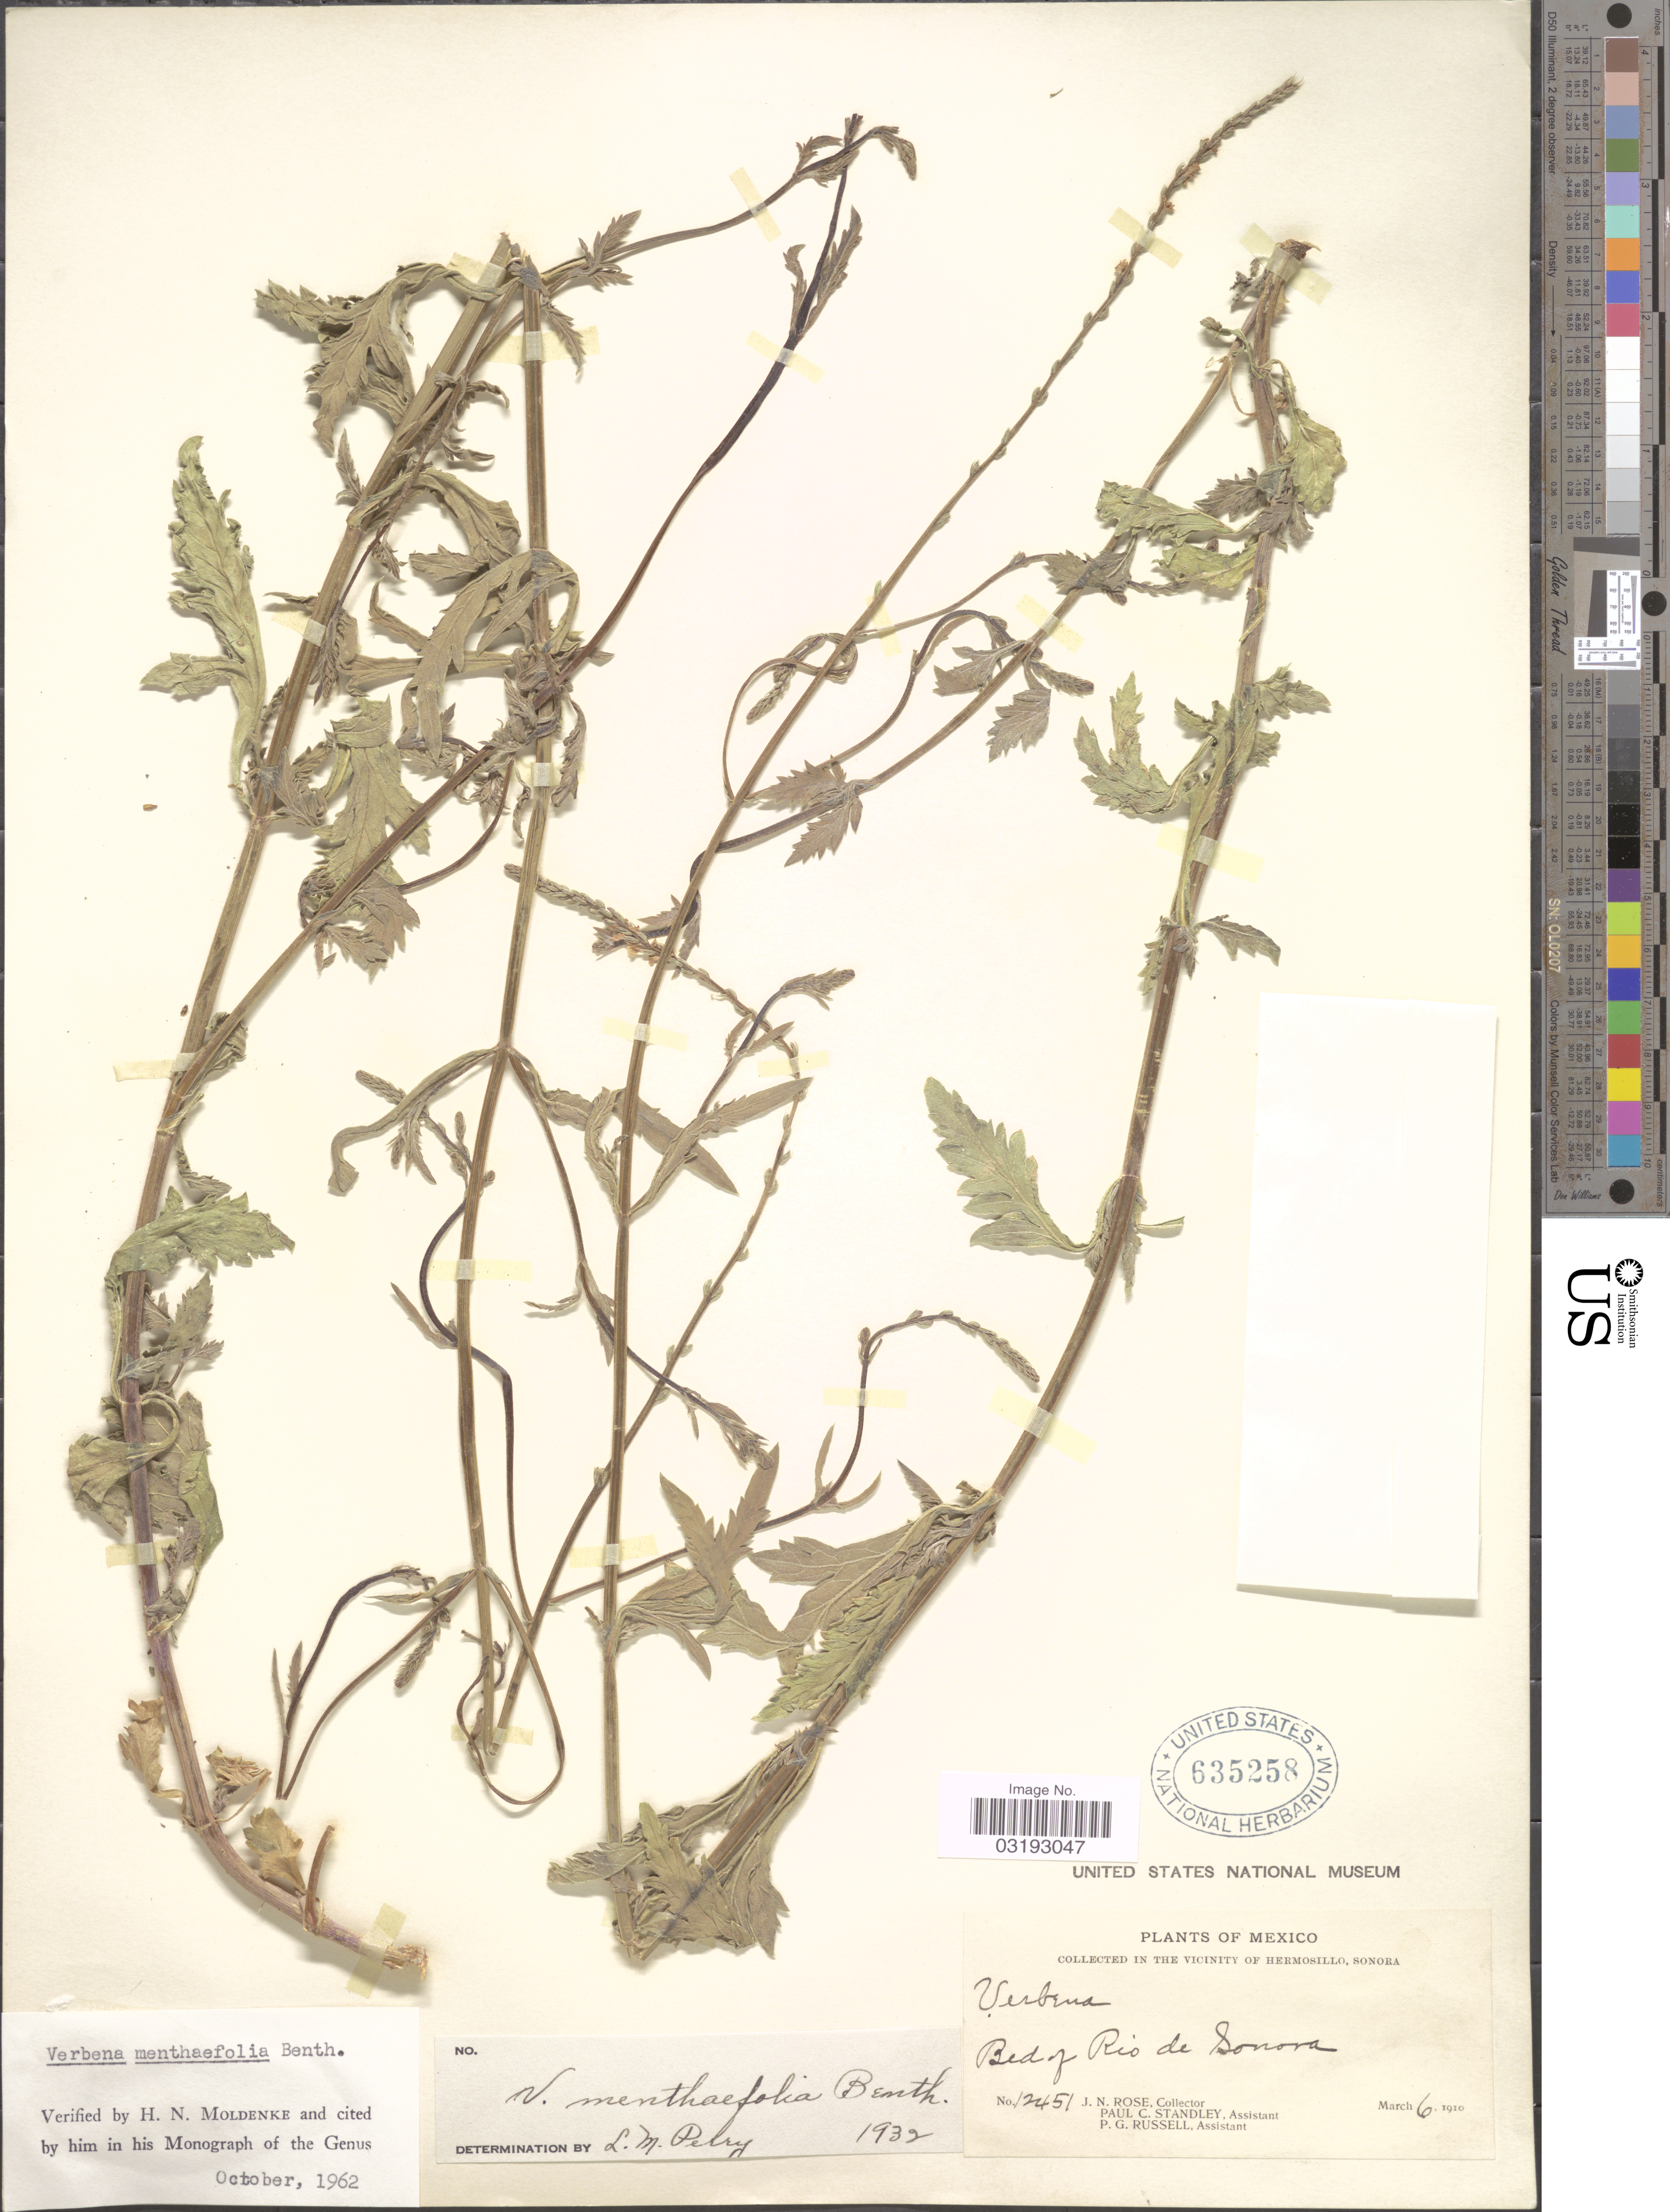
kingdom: Plantae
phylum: Tracheophyta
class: Magnoliopsida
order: Lamiales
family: Verbenaceae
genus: Verbena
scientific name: Verbena menthaefolia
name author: Benth.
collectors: J. N. Rose, P. C. Standley & P. G. Russell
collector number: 12451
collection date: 1910-03-06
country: Mexico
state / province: Sonora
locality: In the vicinity of Hermosillo. Bed of Rio de Sonora.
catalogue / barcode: US 635258